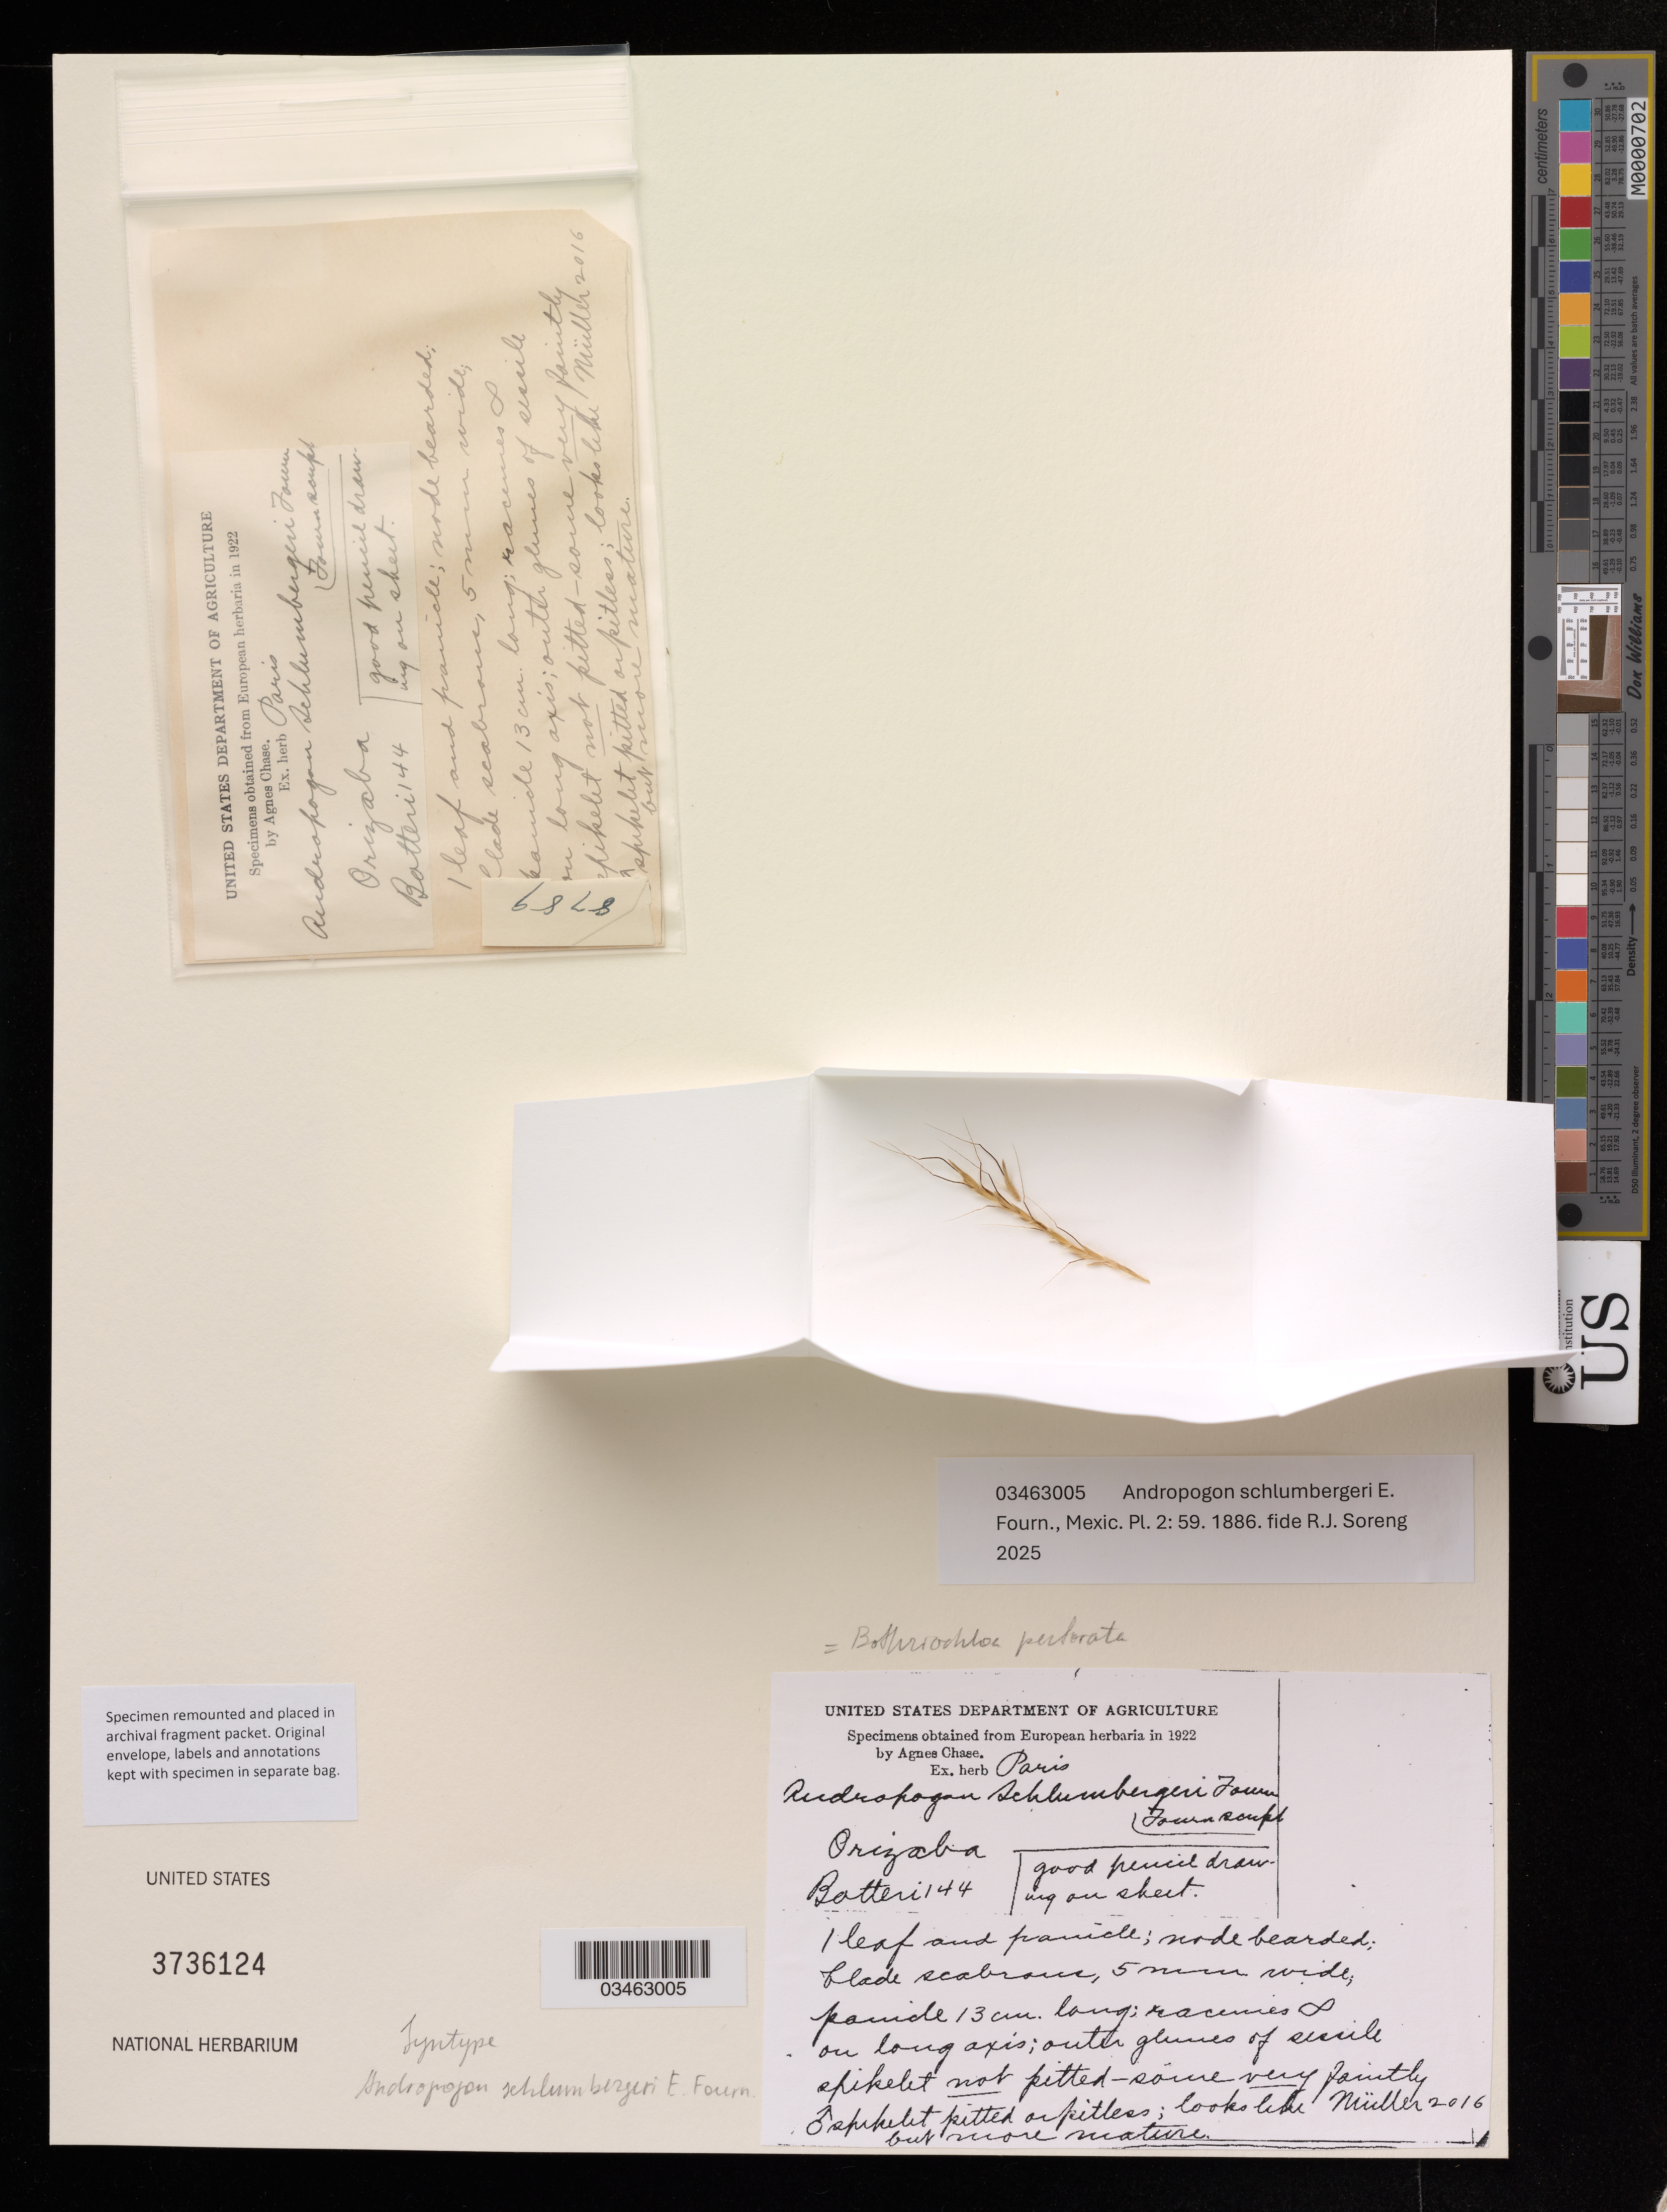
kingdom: Plantae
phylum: Tracheophyta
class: Liliopsida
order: Poales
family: Poaceae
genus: Andropogon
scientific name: Andropogon schlumbergeri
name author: E. Fourn.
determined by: Soreng, Robert J., Research Associate (BOT), Smithsonian Institution - National Museum of Natural History (UNITED STATES)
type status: Syntype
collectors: M. Botteri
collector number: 144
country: Mexico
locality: Orizaba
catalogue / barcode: US 3736124